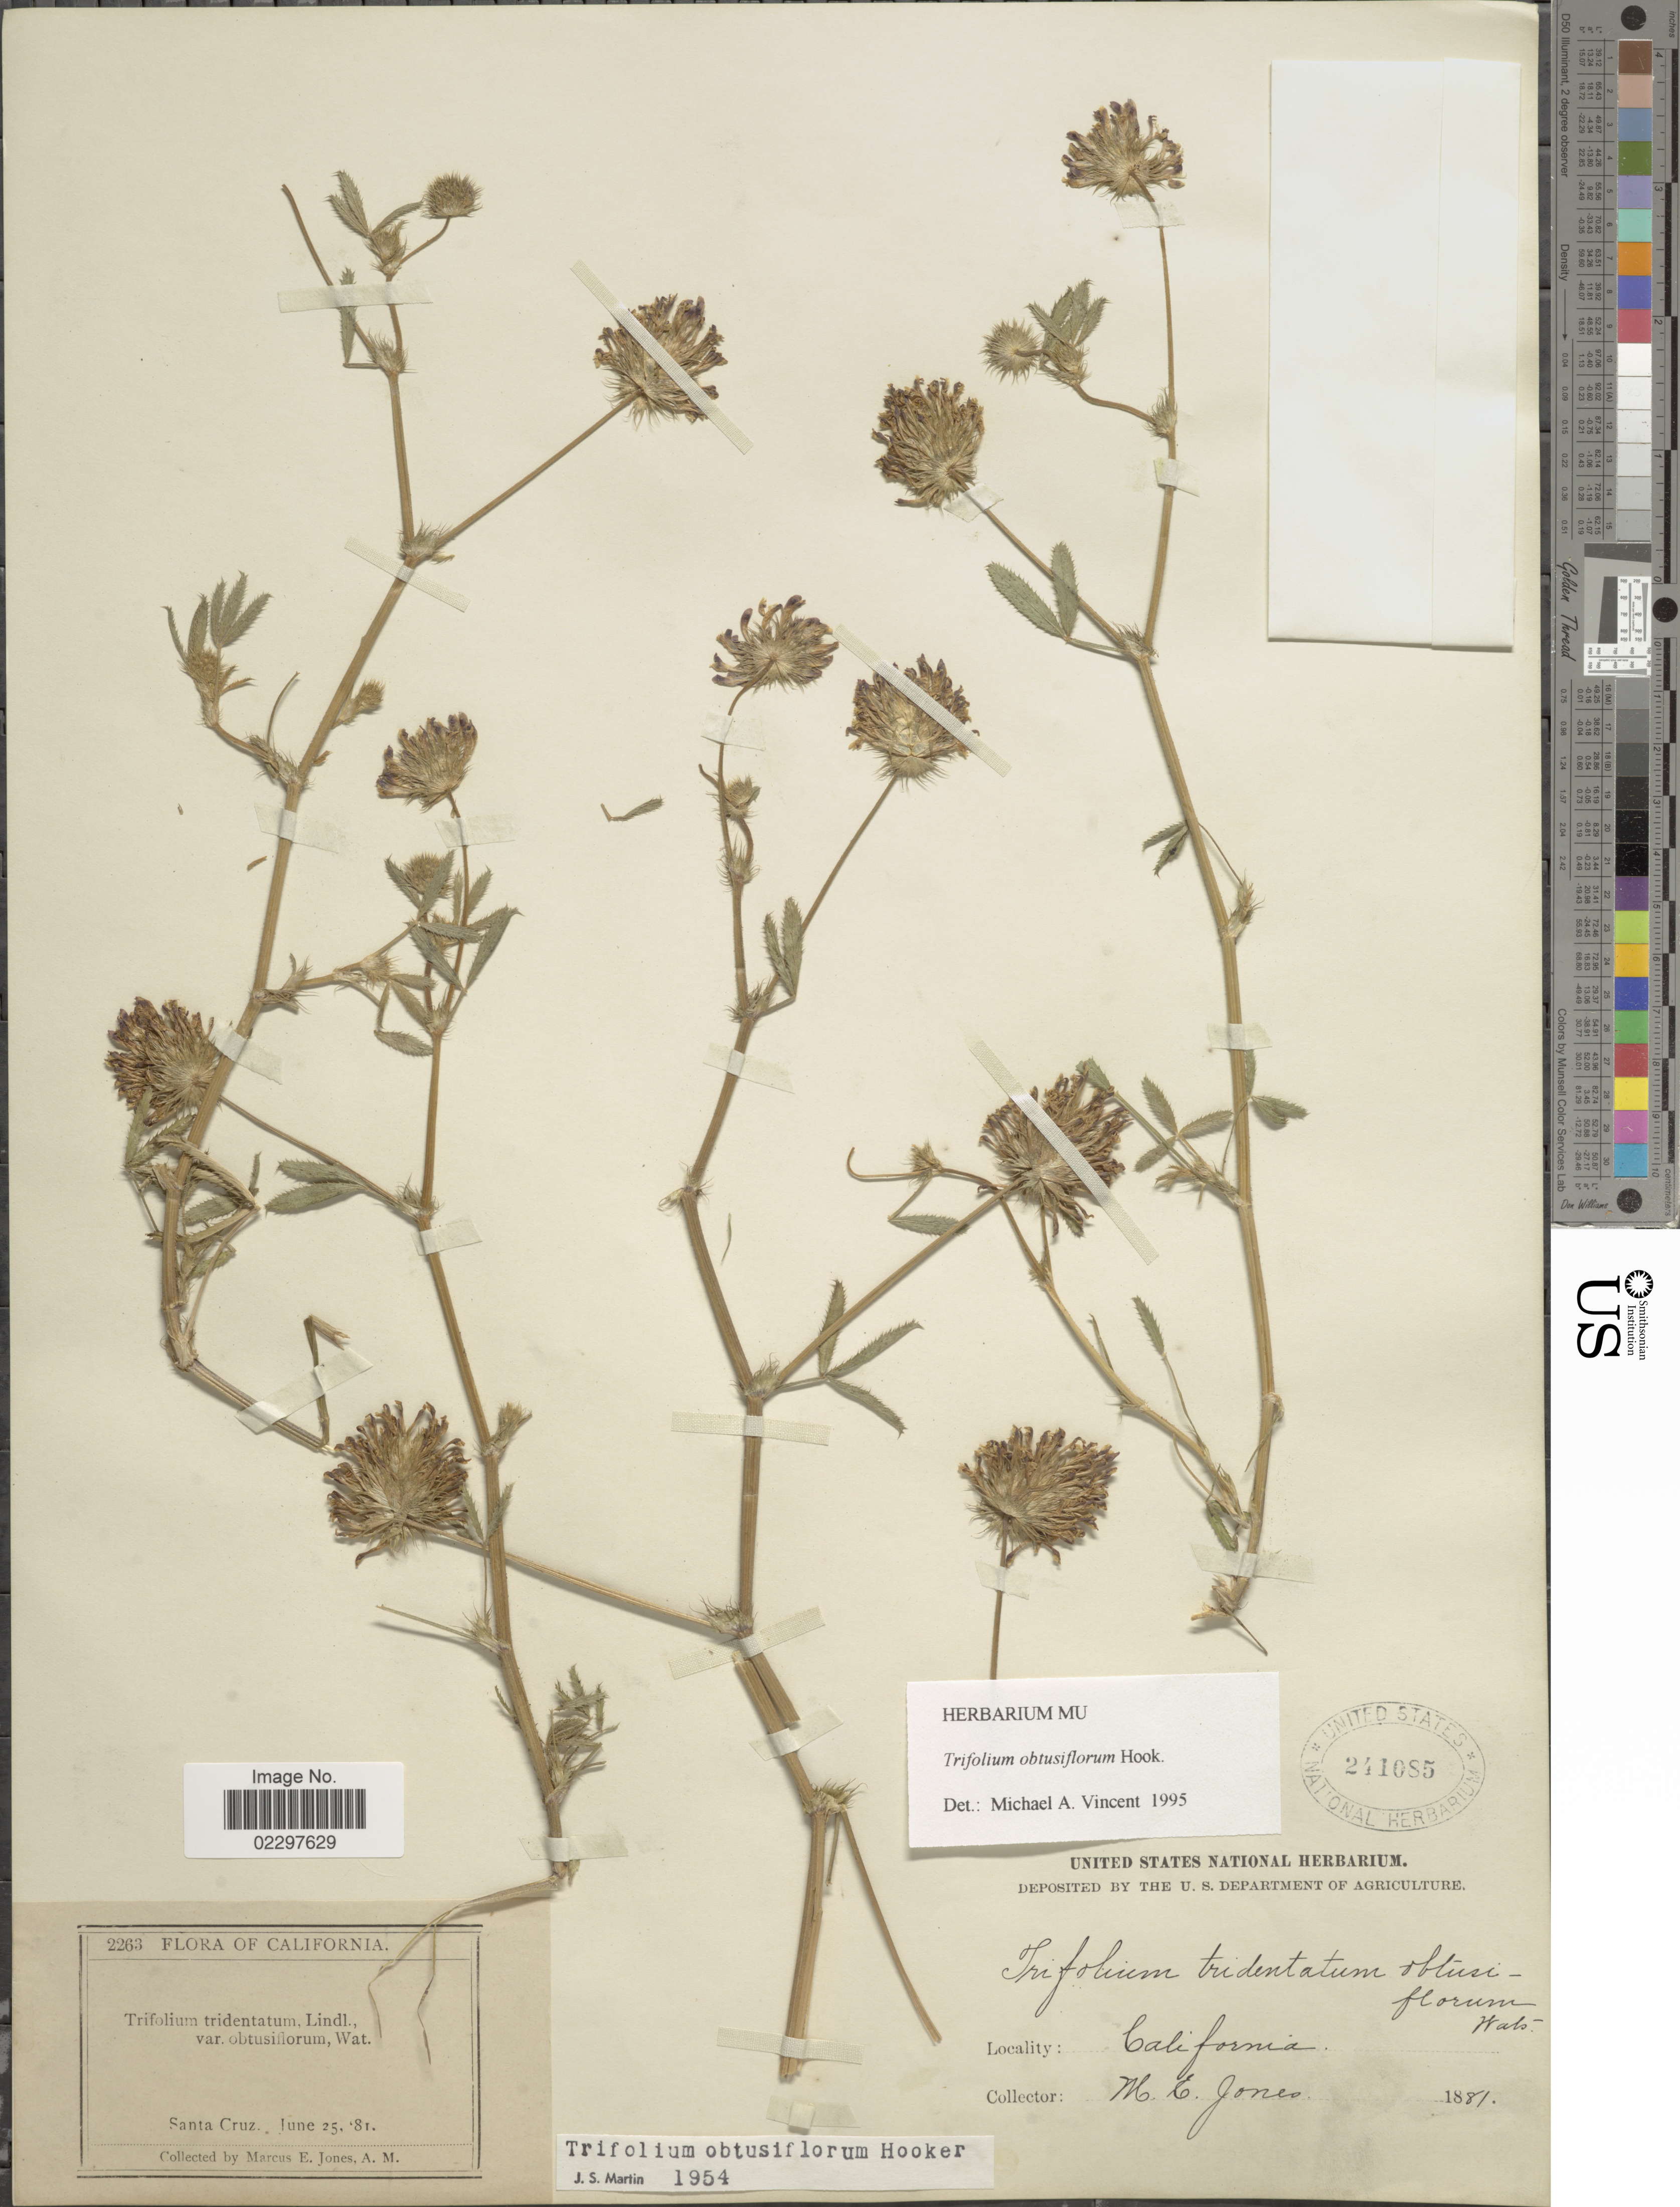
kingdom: Plantae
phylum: Tracheophyta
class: Magnoliopsida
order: Fabales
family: Fabaceae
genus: Trifolium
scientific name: Trifolium obtusiflorum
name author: Hook.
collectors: M. E. Jones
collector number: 2263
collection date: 1881-06-25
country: United States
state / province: California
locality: Santa Cruz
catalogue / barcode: US 241085